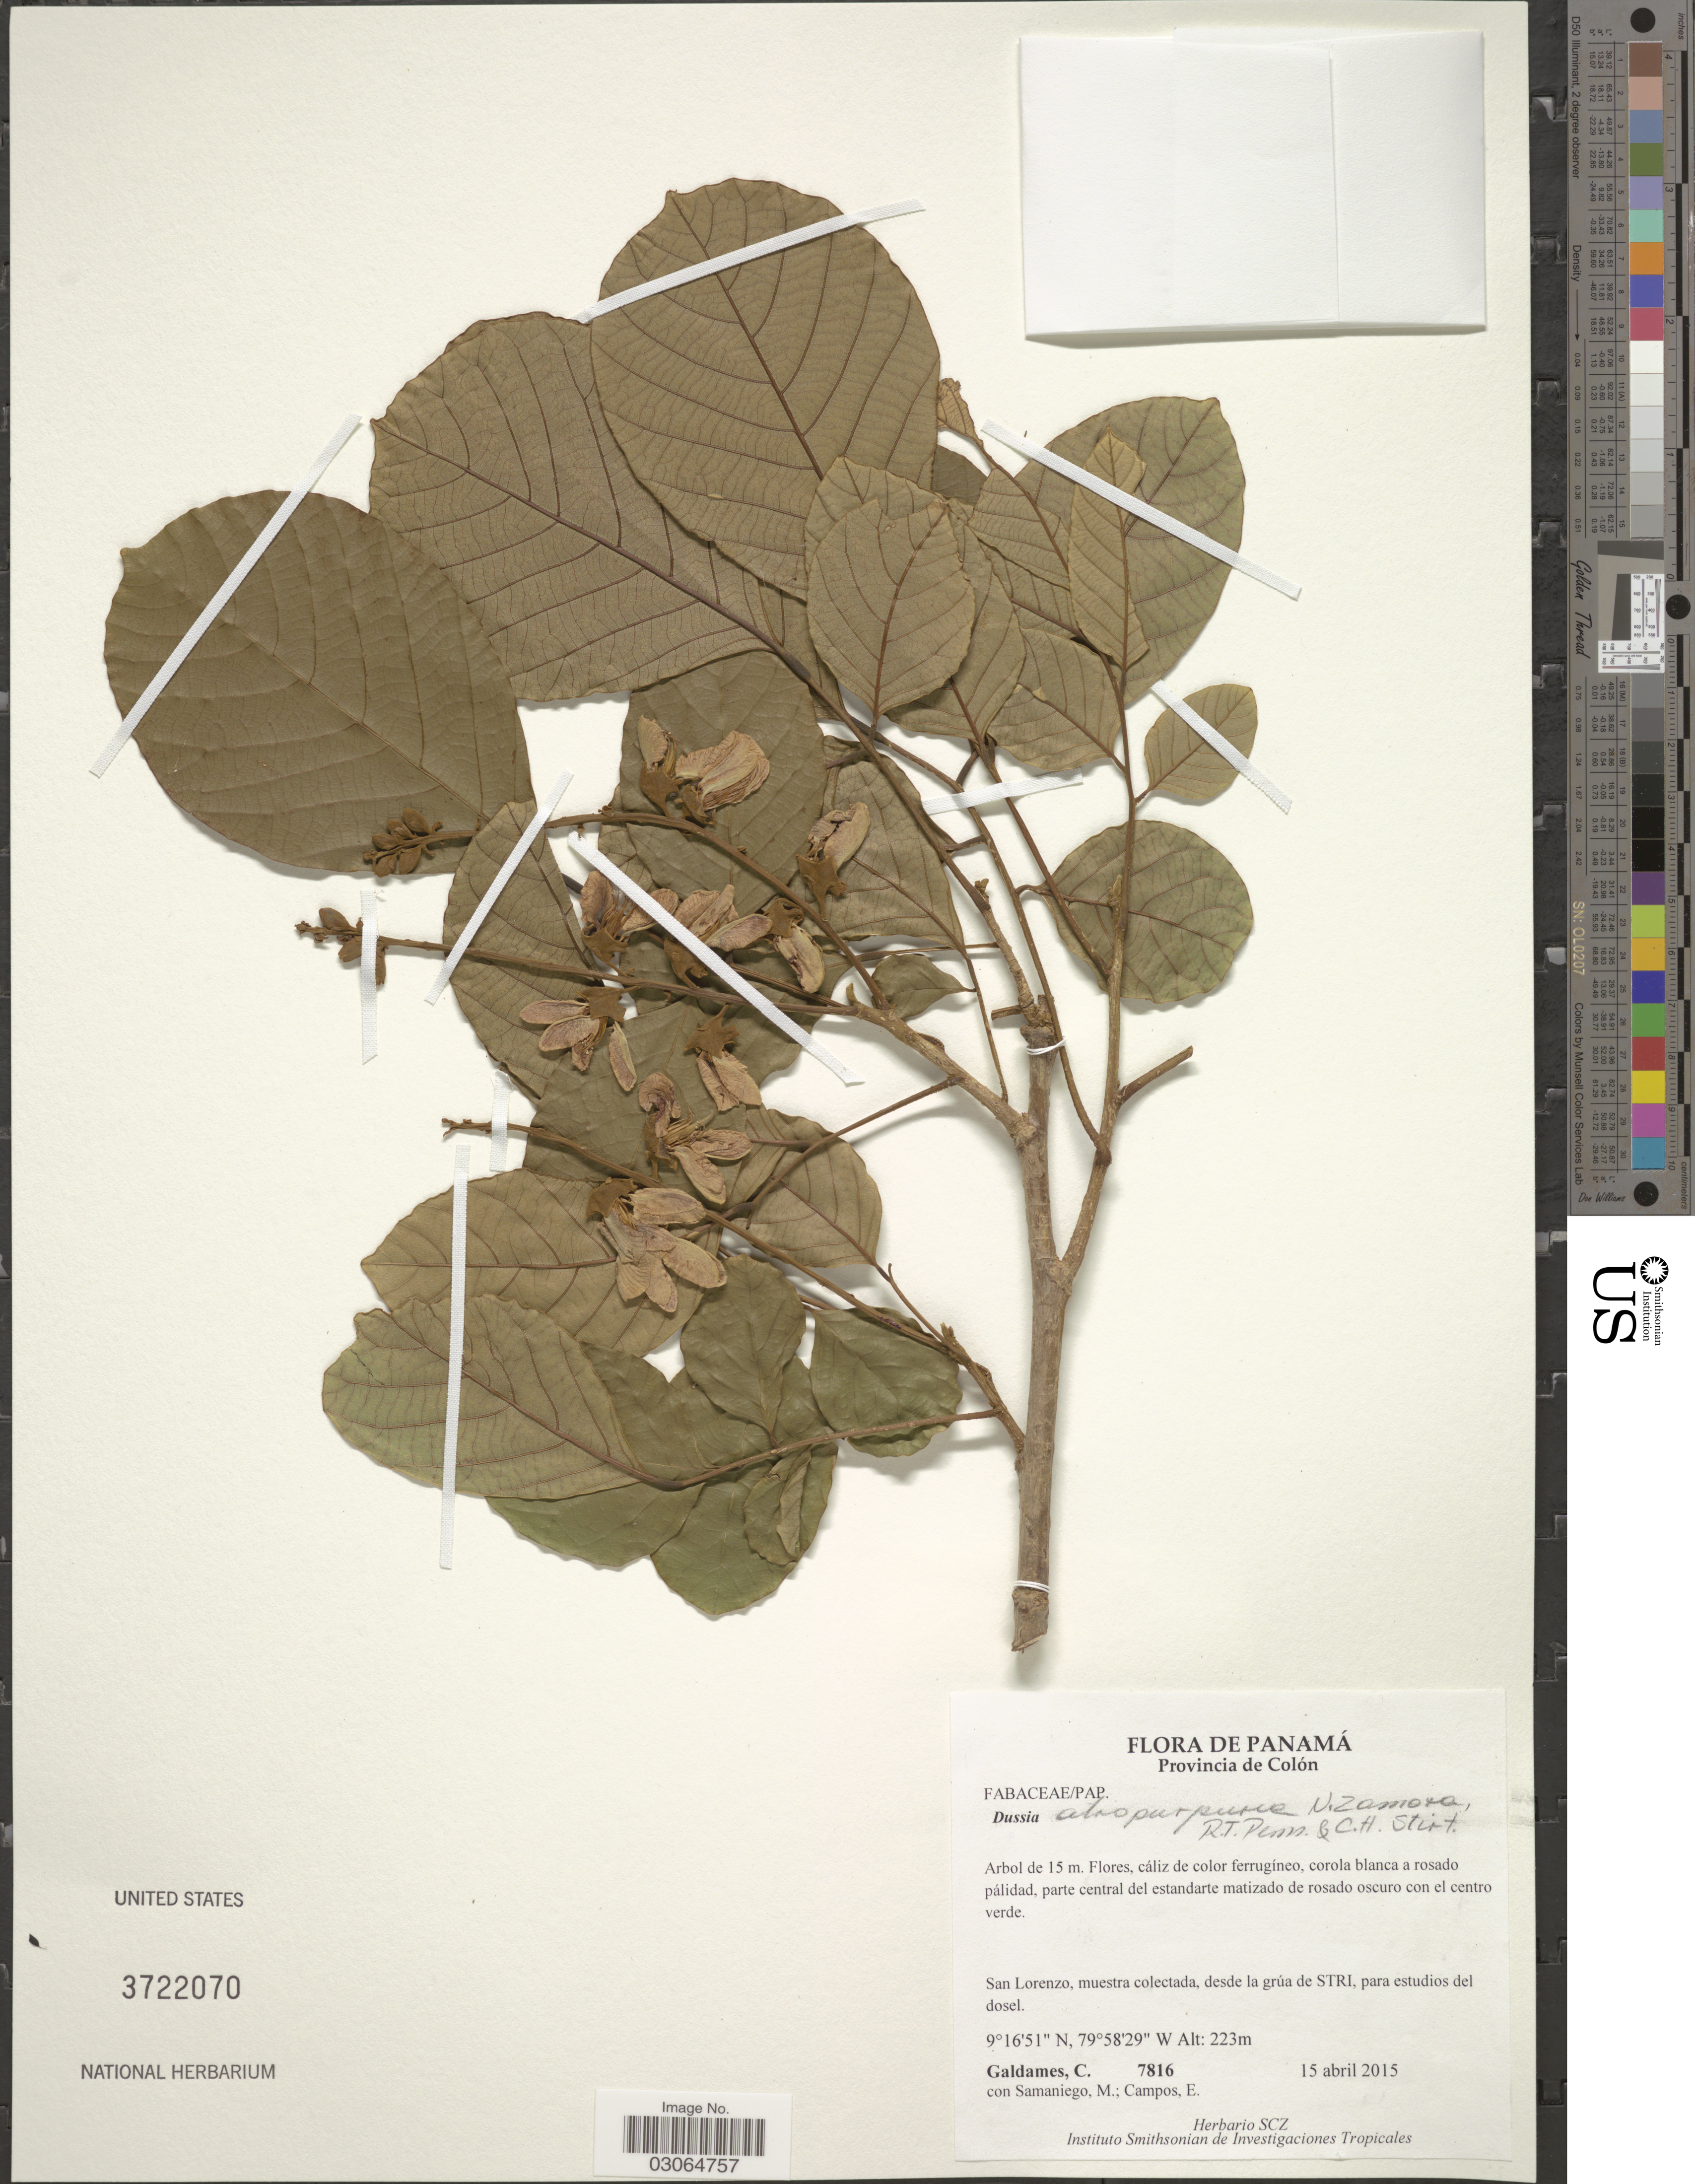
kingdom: Plantae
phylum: Tracheophyta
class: Magnoliopsida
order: Fabales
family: Fabaceae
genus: Dussia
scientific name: Dussia atropurpurea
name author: N. Zamora et al.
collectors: C. Galdames, M. Samaniego & E. Campos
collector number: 7816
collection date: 2015-04-15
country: Panama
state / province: Colón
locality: San Lorenzo, muestra colectada, desde la grúa de STRI, para estudios del dosel.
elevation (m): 223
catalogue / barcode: US 3722070